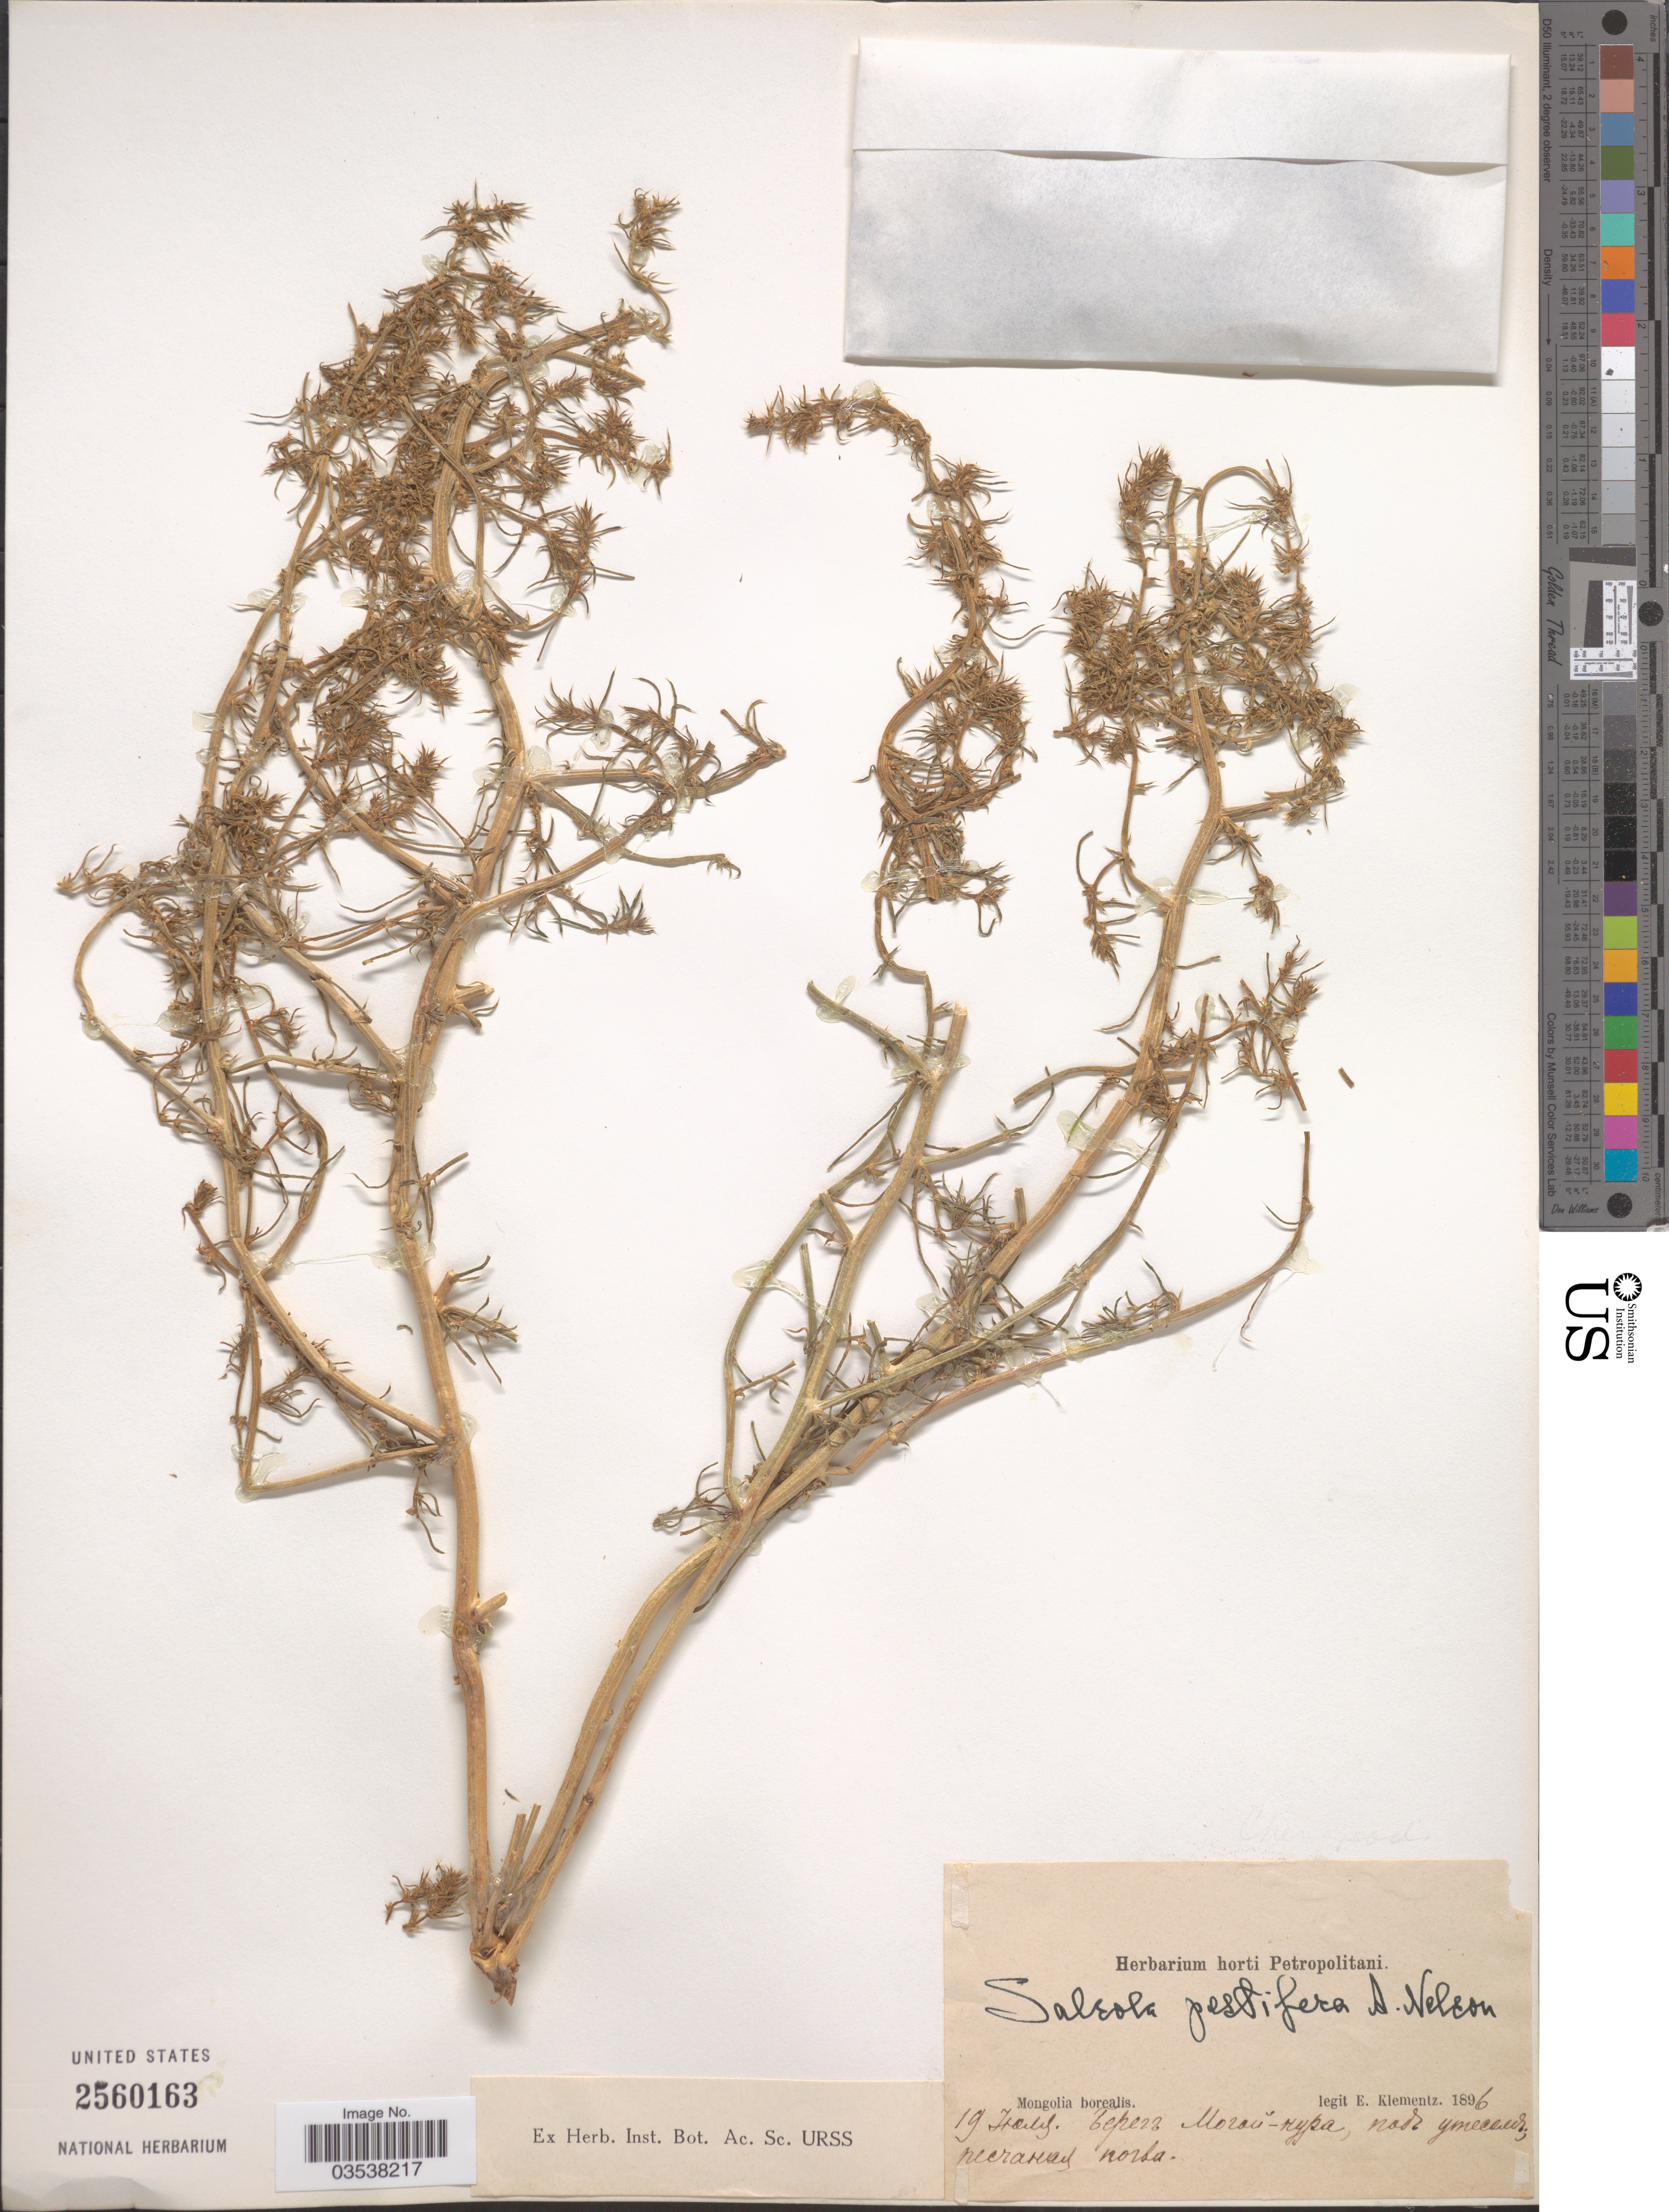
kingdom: Plantae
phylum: Tracheophyta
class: Magnoliopsida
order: Caryophyllales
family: Amaranthaceae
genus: Salsola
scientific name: Salsola tragus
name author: L.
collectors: E. Klementz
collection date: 1896-07-19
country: Mongolia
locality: Mongolia borealis. X.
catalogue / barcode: US 2560163